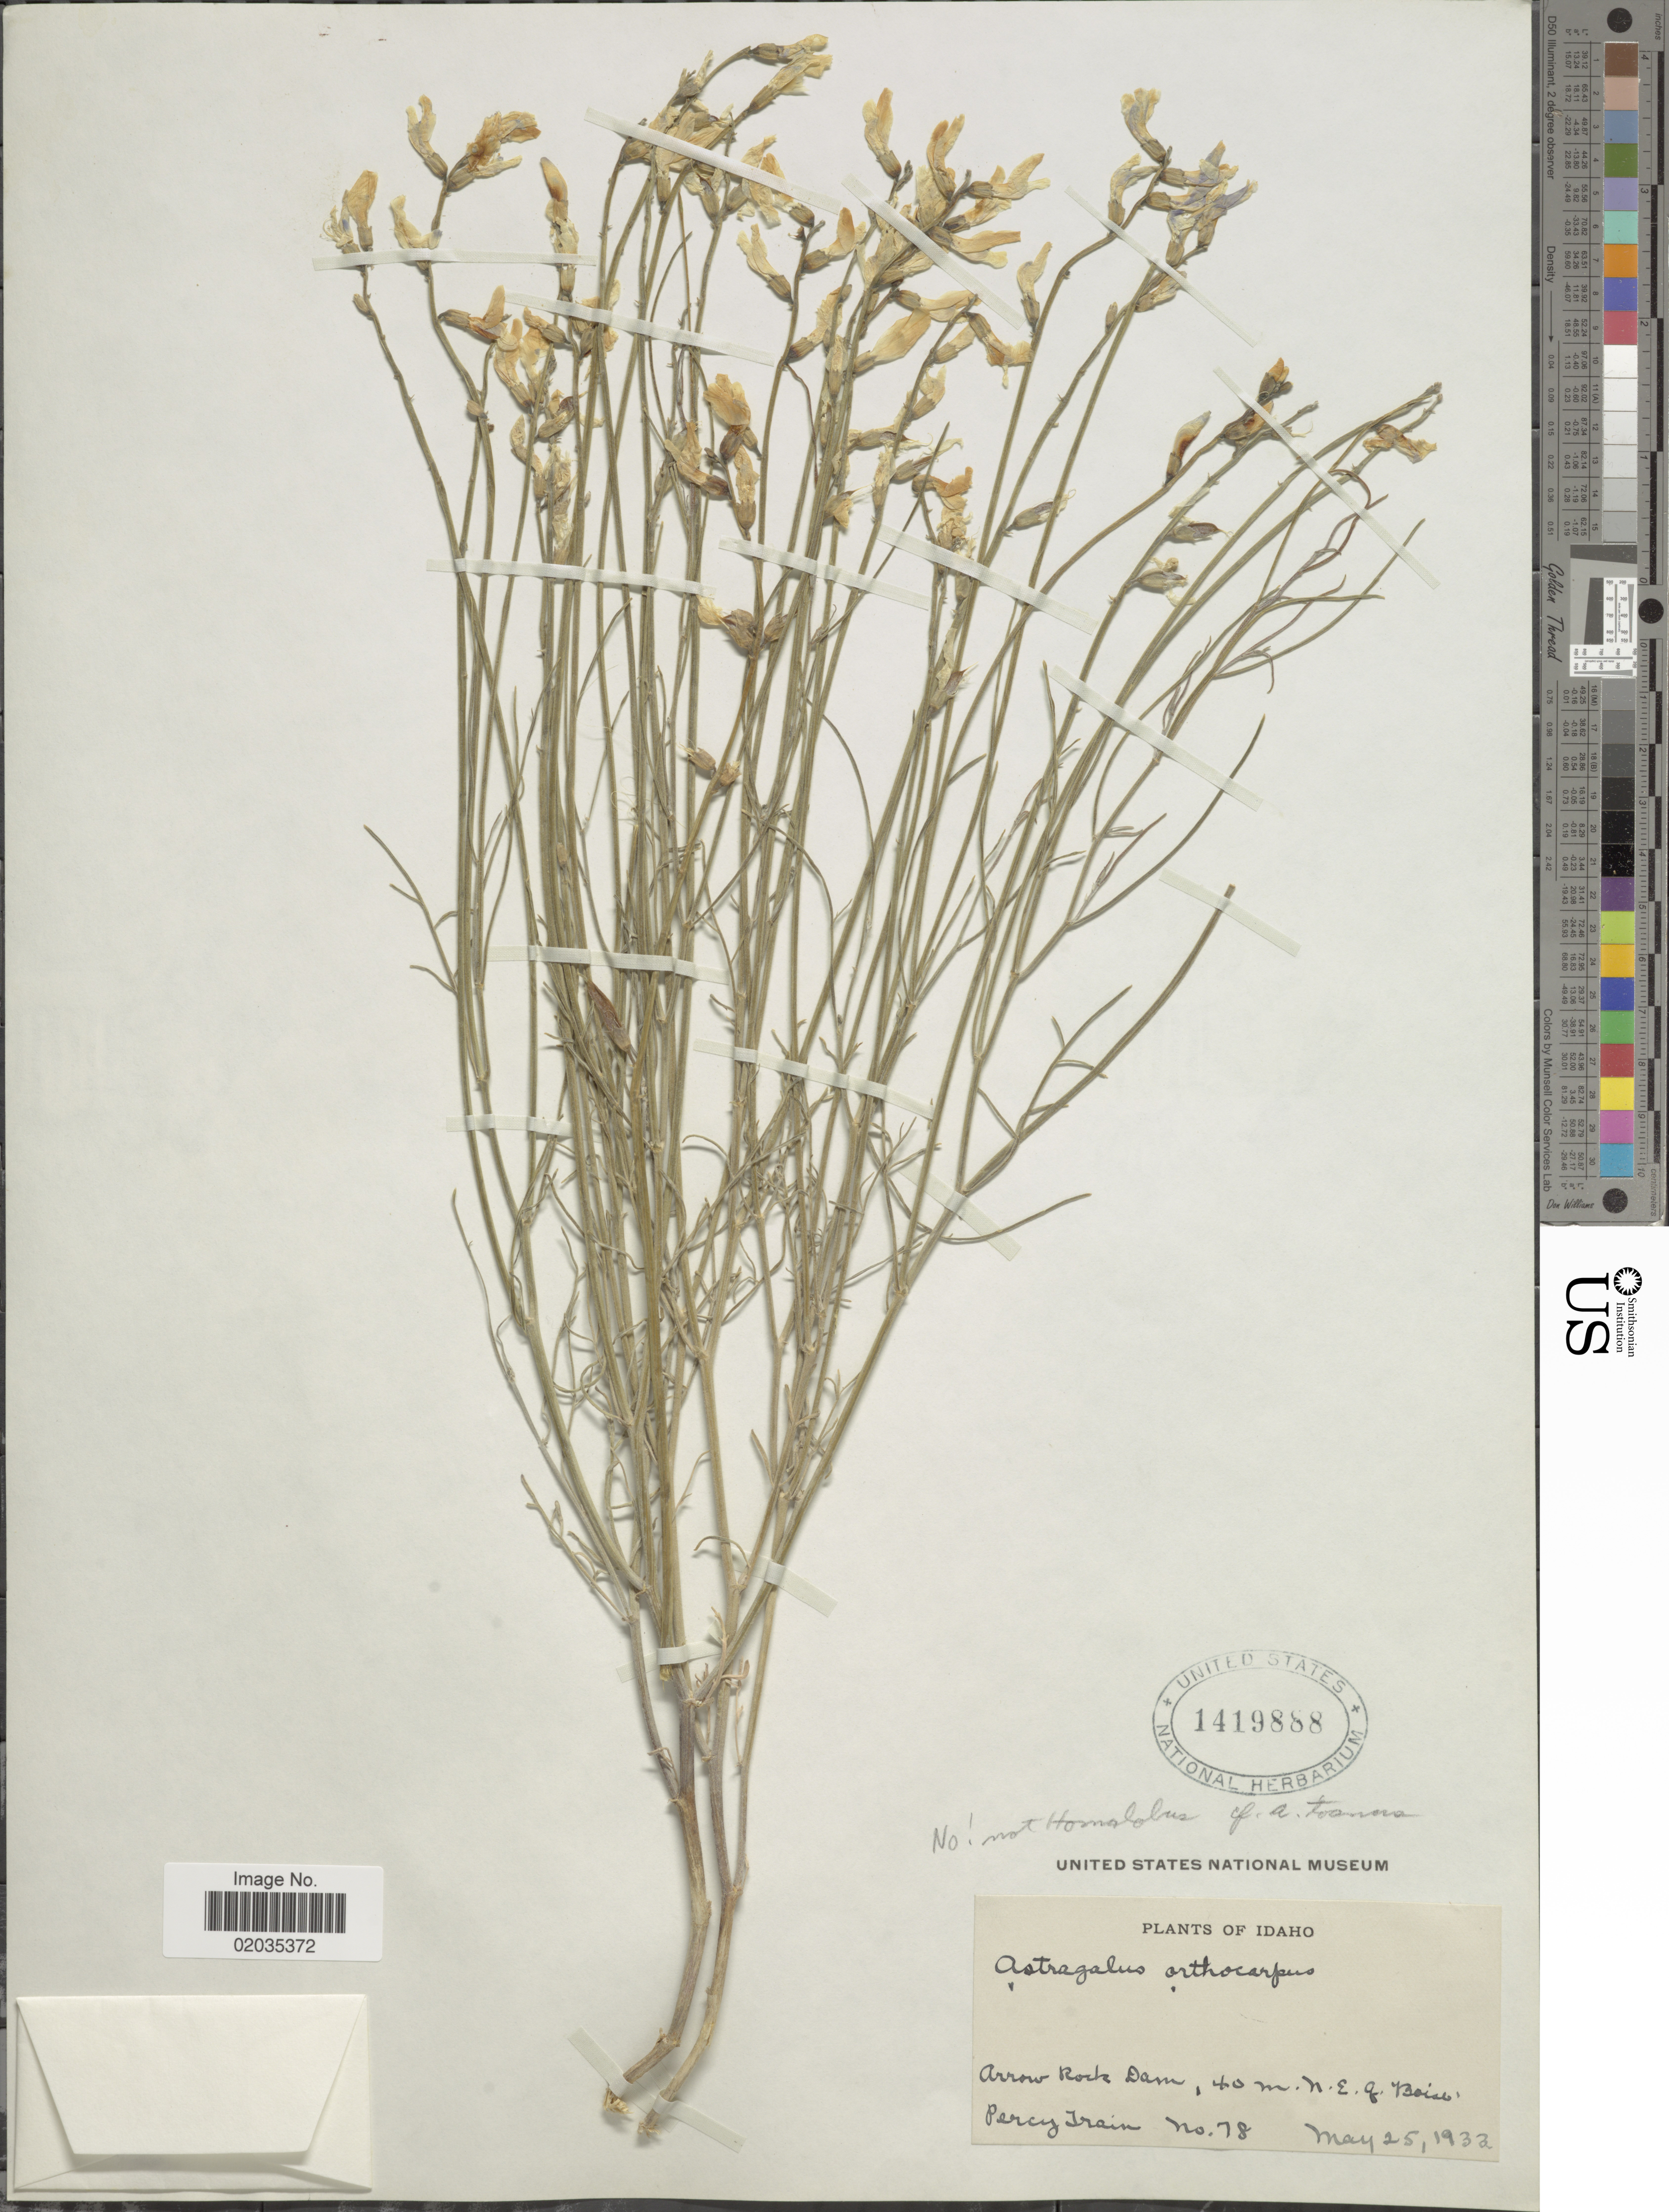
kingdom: Plantae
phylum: Tracheophyta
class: Magnoliopsida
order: Fabales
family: Fabaceae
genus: Astragalus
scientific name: Astragalus toanus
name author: M.E. Jones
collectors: P. Train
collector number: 78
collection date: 1932-05-25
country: United States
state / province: Idaho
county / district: Boise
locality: Arrow Rock Dam, 40 m. N. E. of Boise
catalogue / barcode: US 1419888